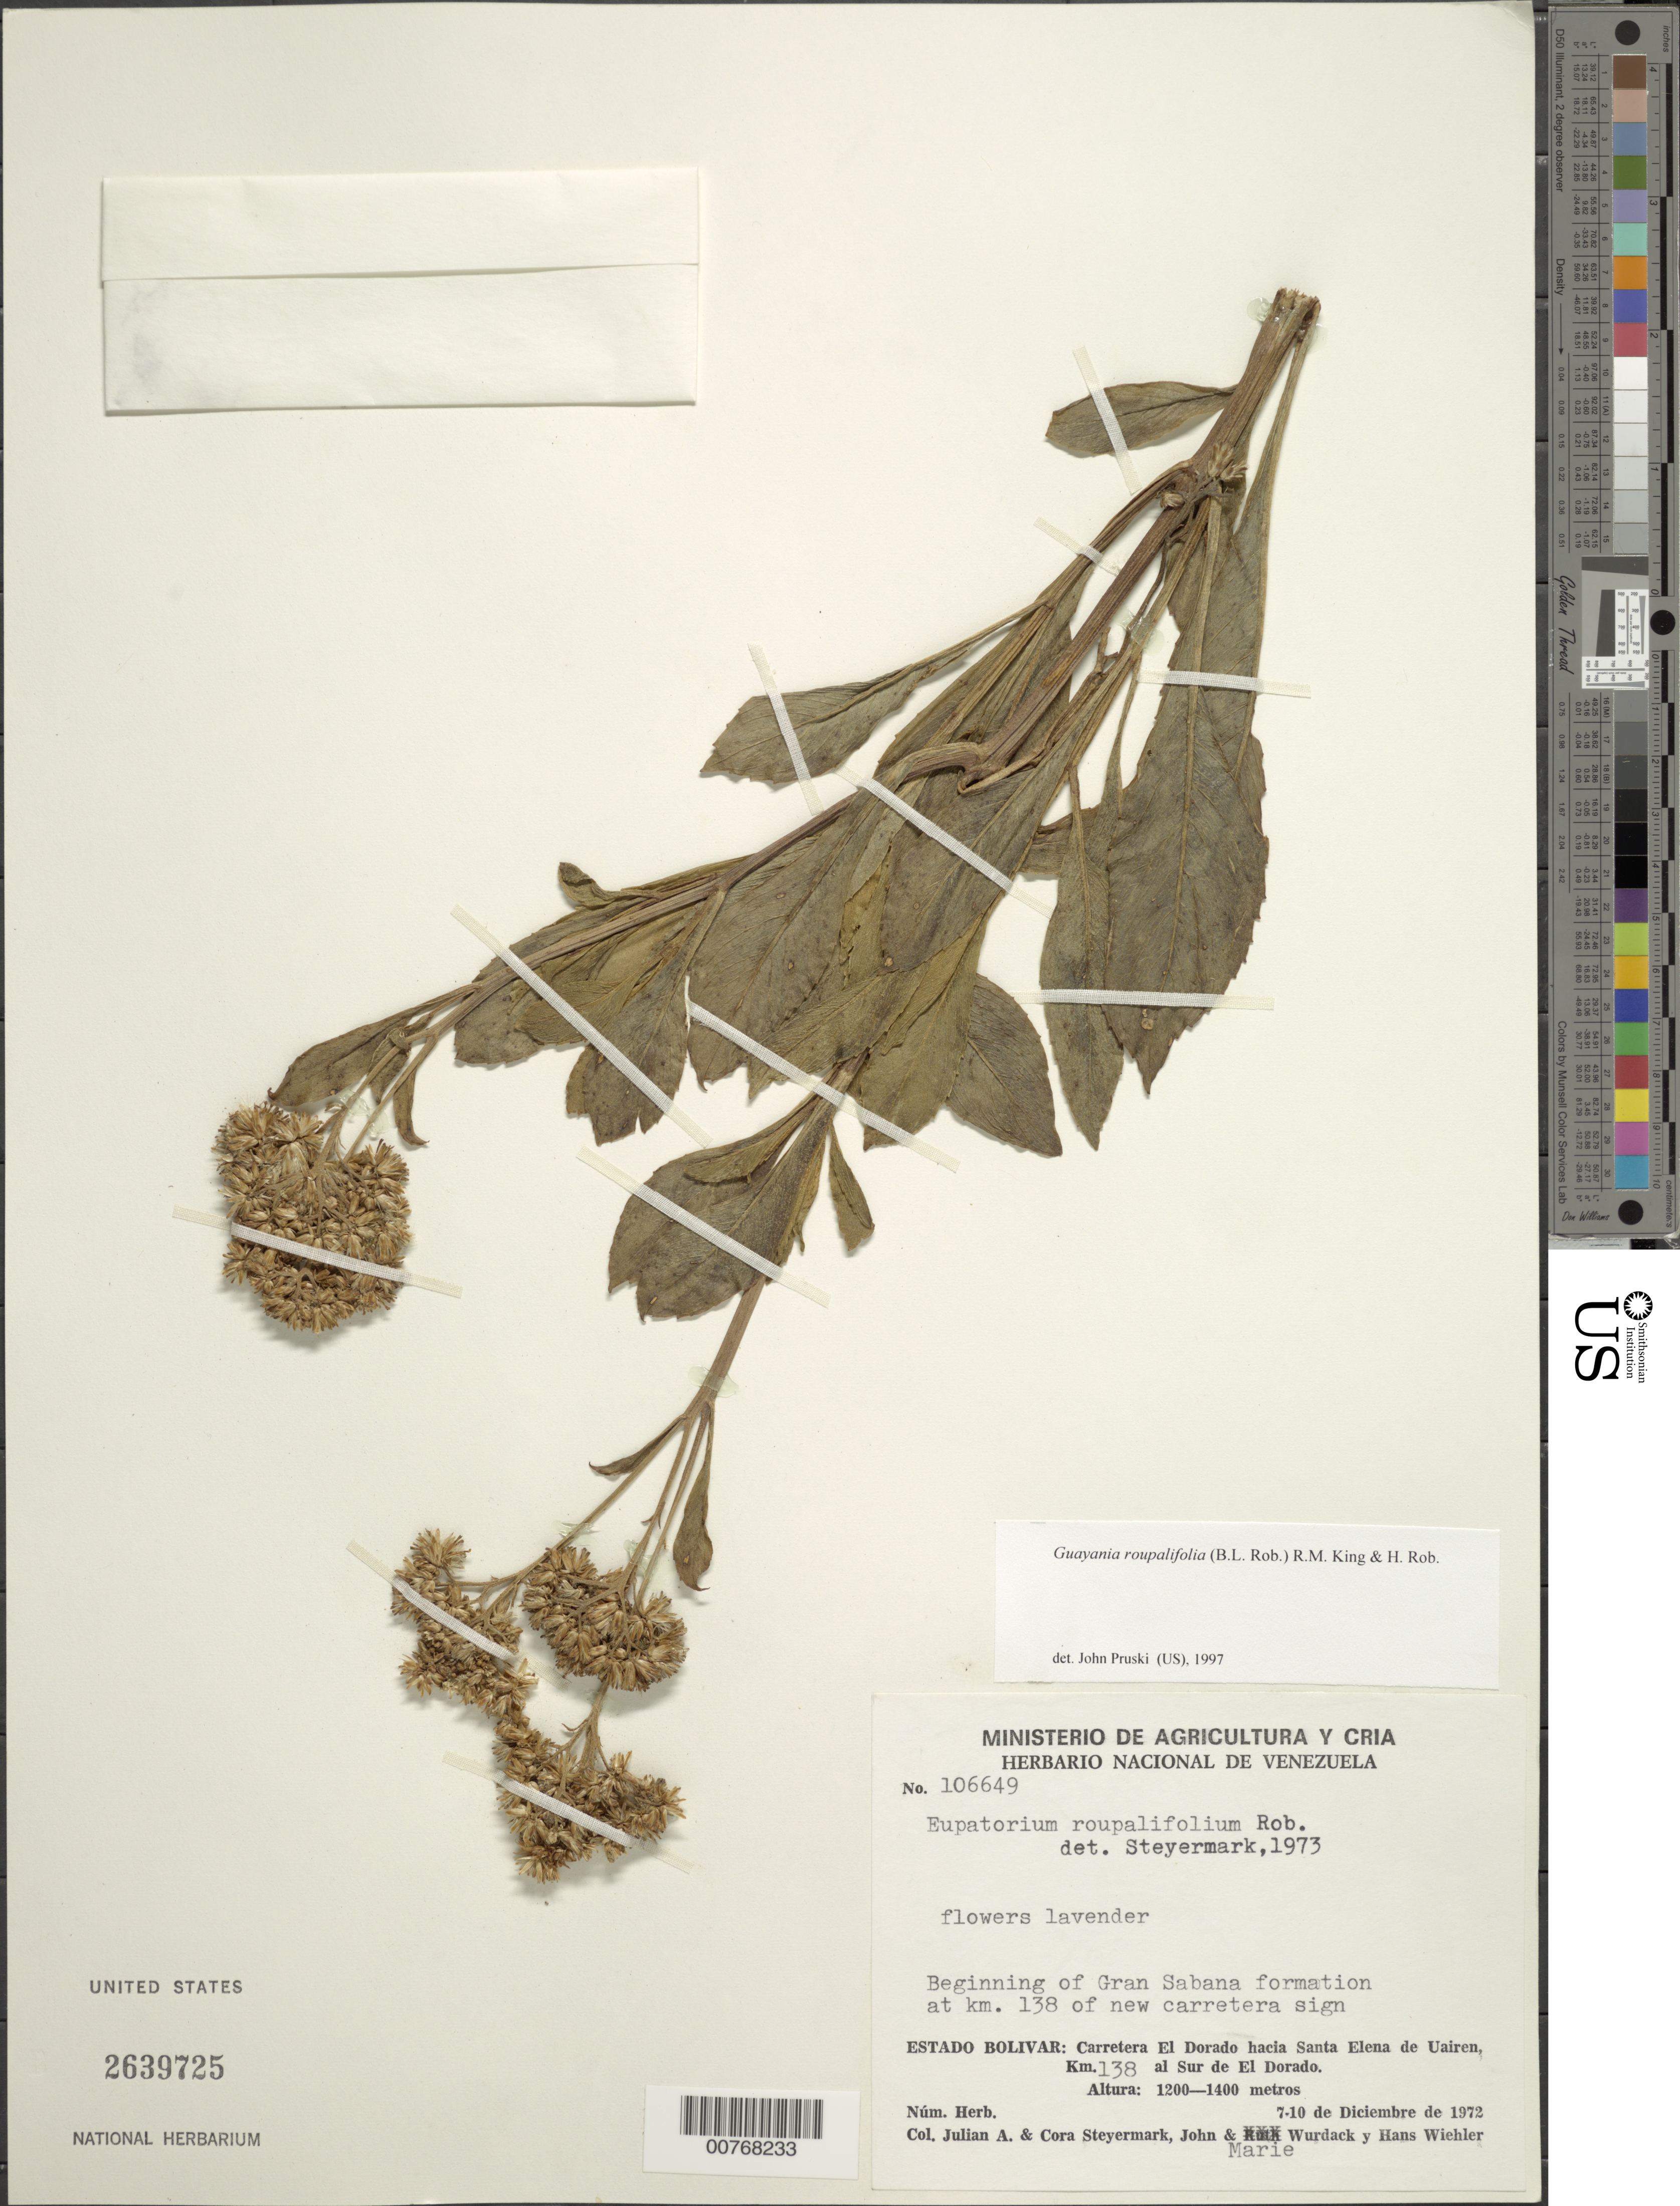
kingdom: Plantae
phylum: Tracheophyta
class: Magnoliopsida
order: Asterales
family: Asteraceae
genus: Guayania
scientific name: Guayania roupalifolia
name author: (B.L. Rob.) R.M. King & H. Rob.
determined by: Steyermark, Julian A., (VEN)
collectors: J. Steyermark, C. Steyermark, J. J. Wurdack & M. L. Wurdack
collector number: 106649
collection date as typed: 7-Dec-72 to 10-Dec-72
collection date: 1972-12-07/1972-12-10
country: Venezuela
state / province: Bolívar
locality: Carretera El Dorado hacia Santa Elena de Uairen; 138 km al Sur de El Dorado. Beginning of Gran Sabana formation at 138km of new carretera sign.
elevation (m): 1200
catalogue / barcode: US 2639725